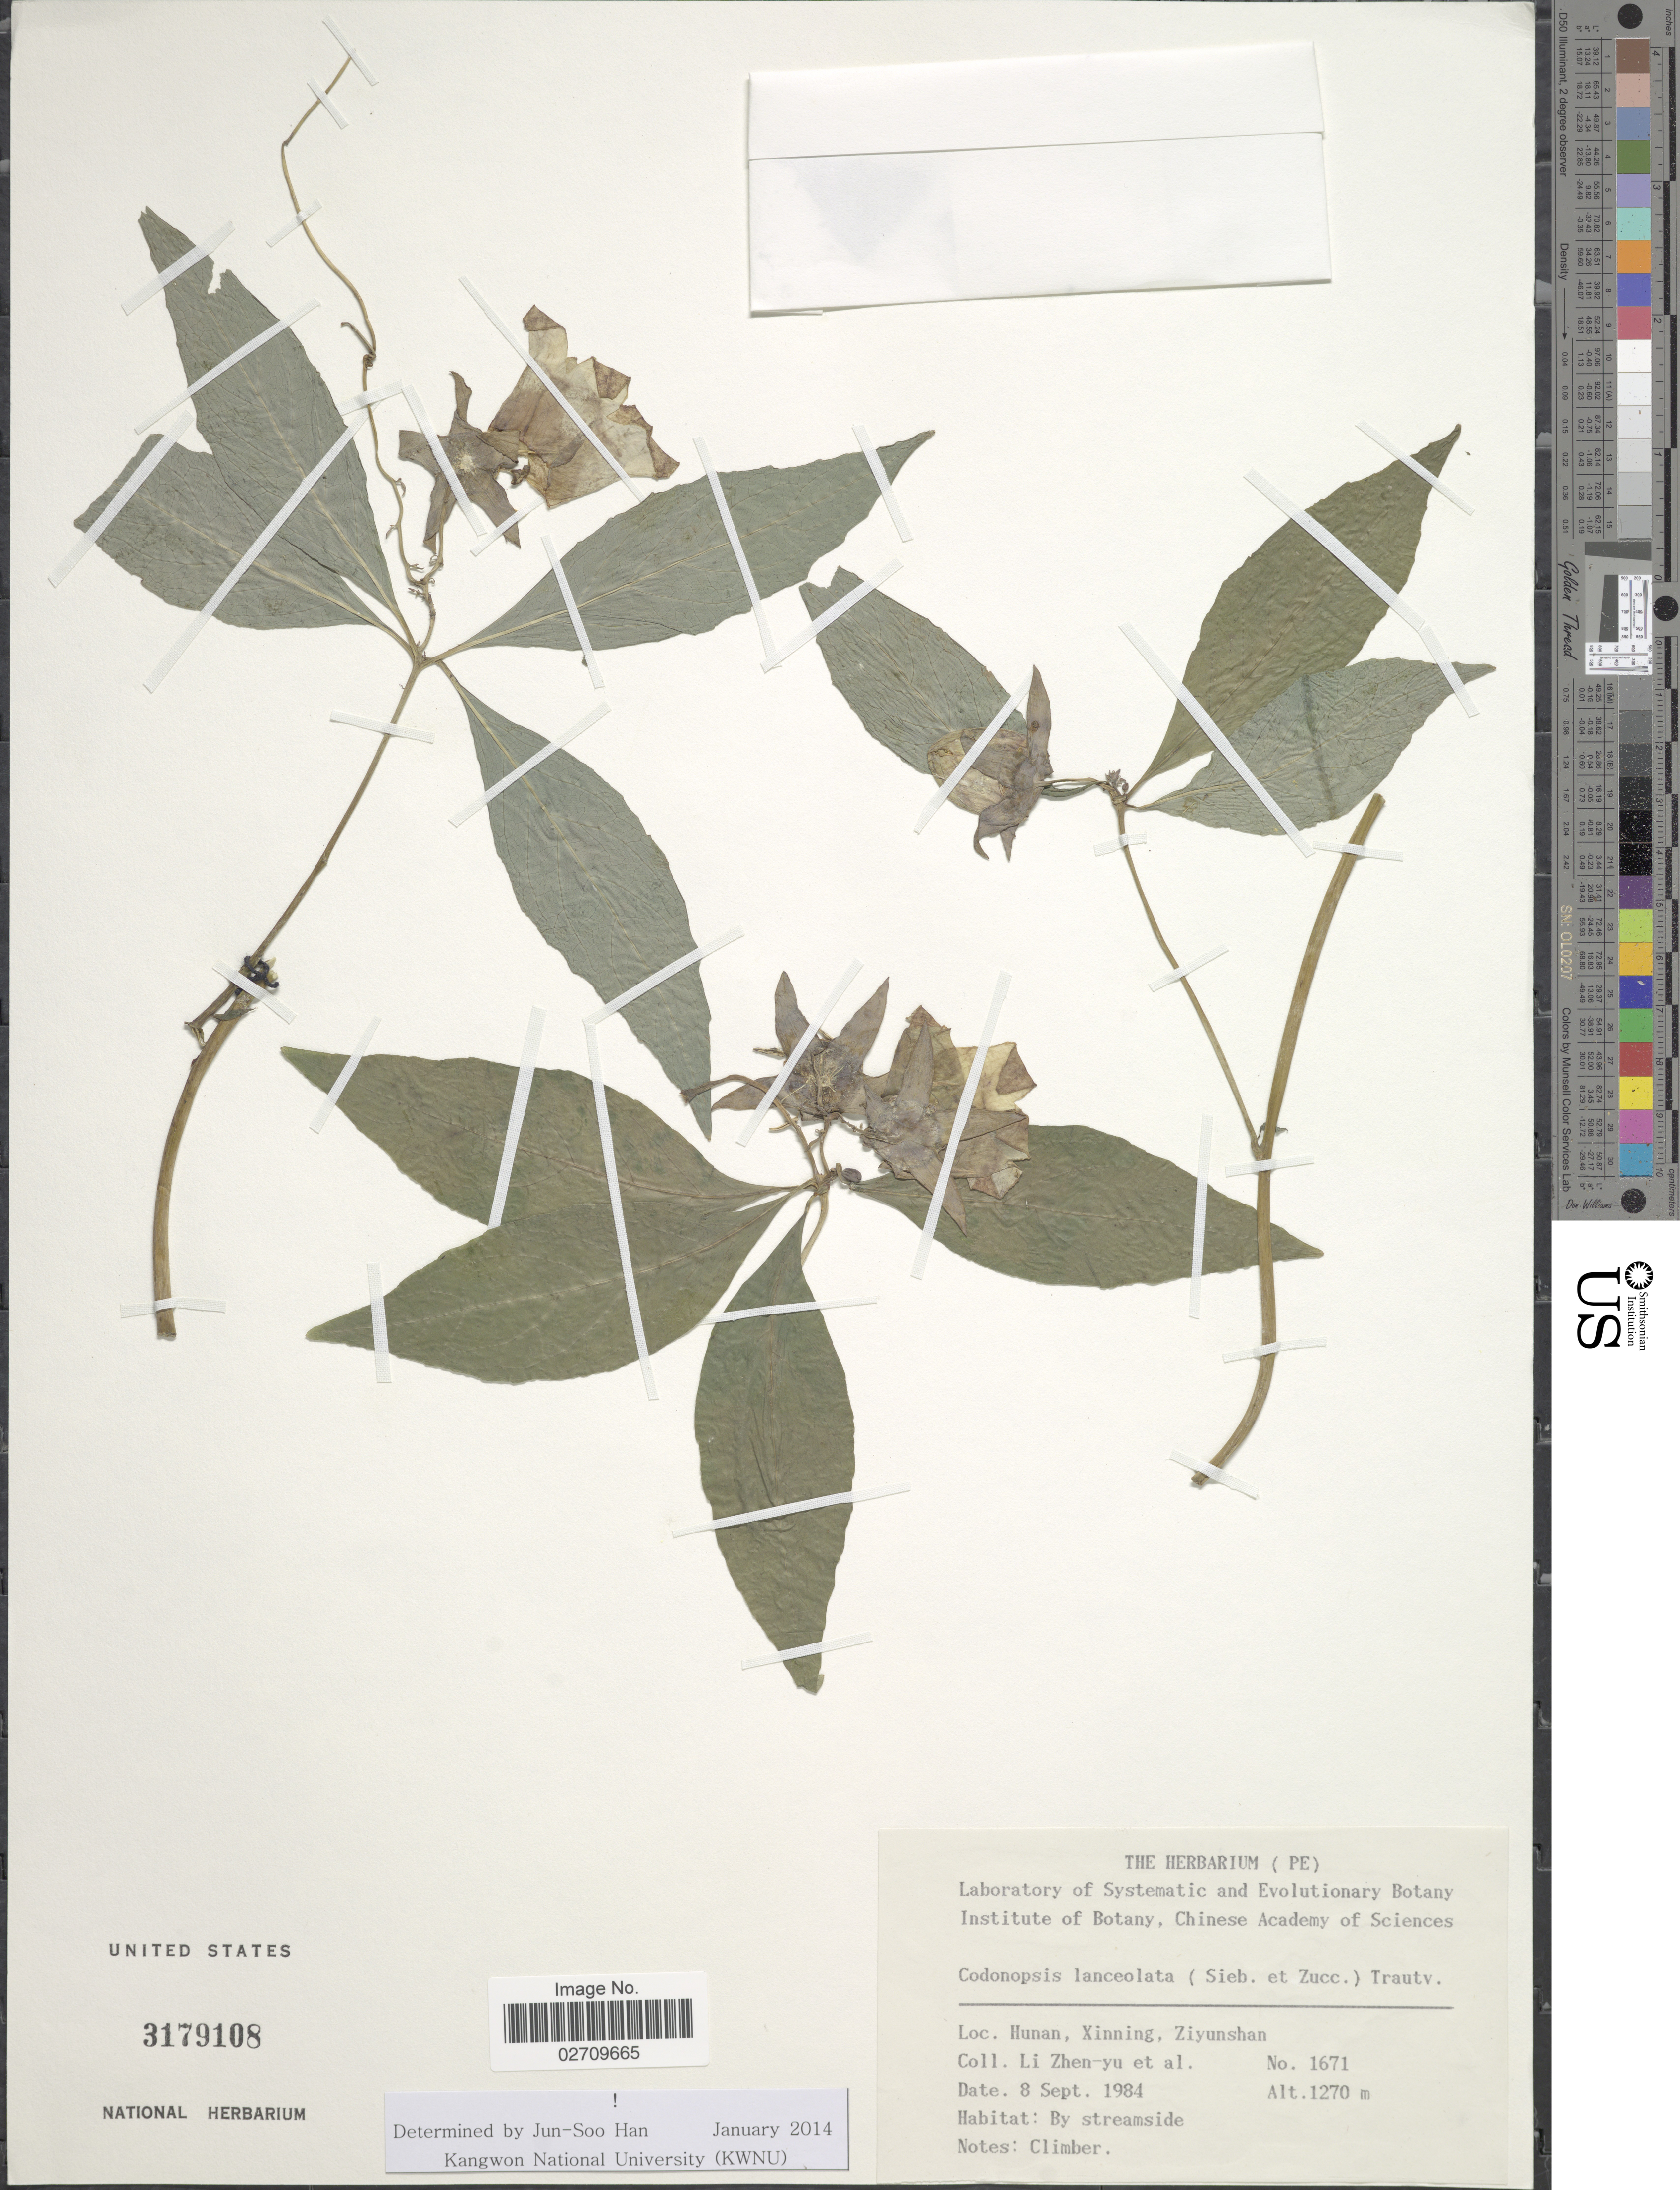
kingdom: Plantae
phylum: Tracheophyta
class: Magnoliopsida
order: Asterales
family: Campanulaceae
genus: Codonopsis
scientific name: Codonopsis lanceolata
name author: (Siebold & Zucc.) Benth. & Hook. f. ex Trautv.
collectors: L. Zheng-yu & et al.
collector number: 1671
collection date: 1984-09-08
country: China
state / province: Hunan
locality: Xinning, Ziyunshan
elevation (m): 1270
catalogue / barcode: US 3179108